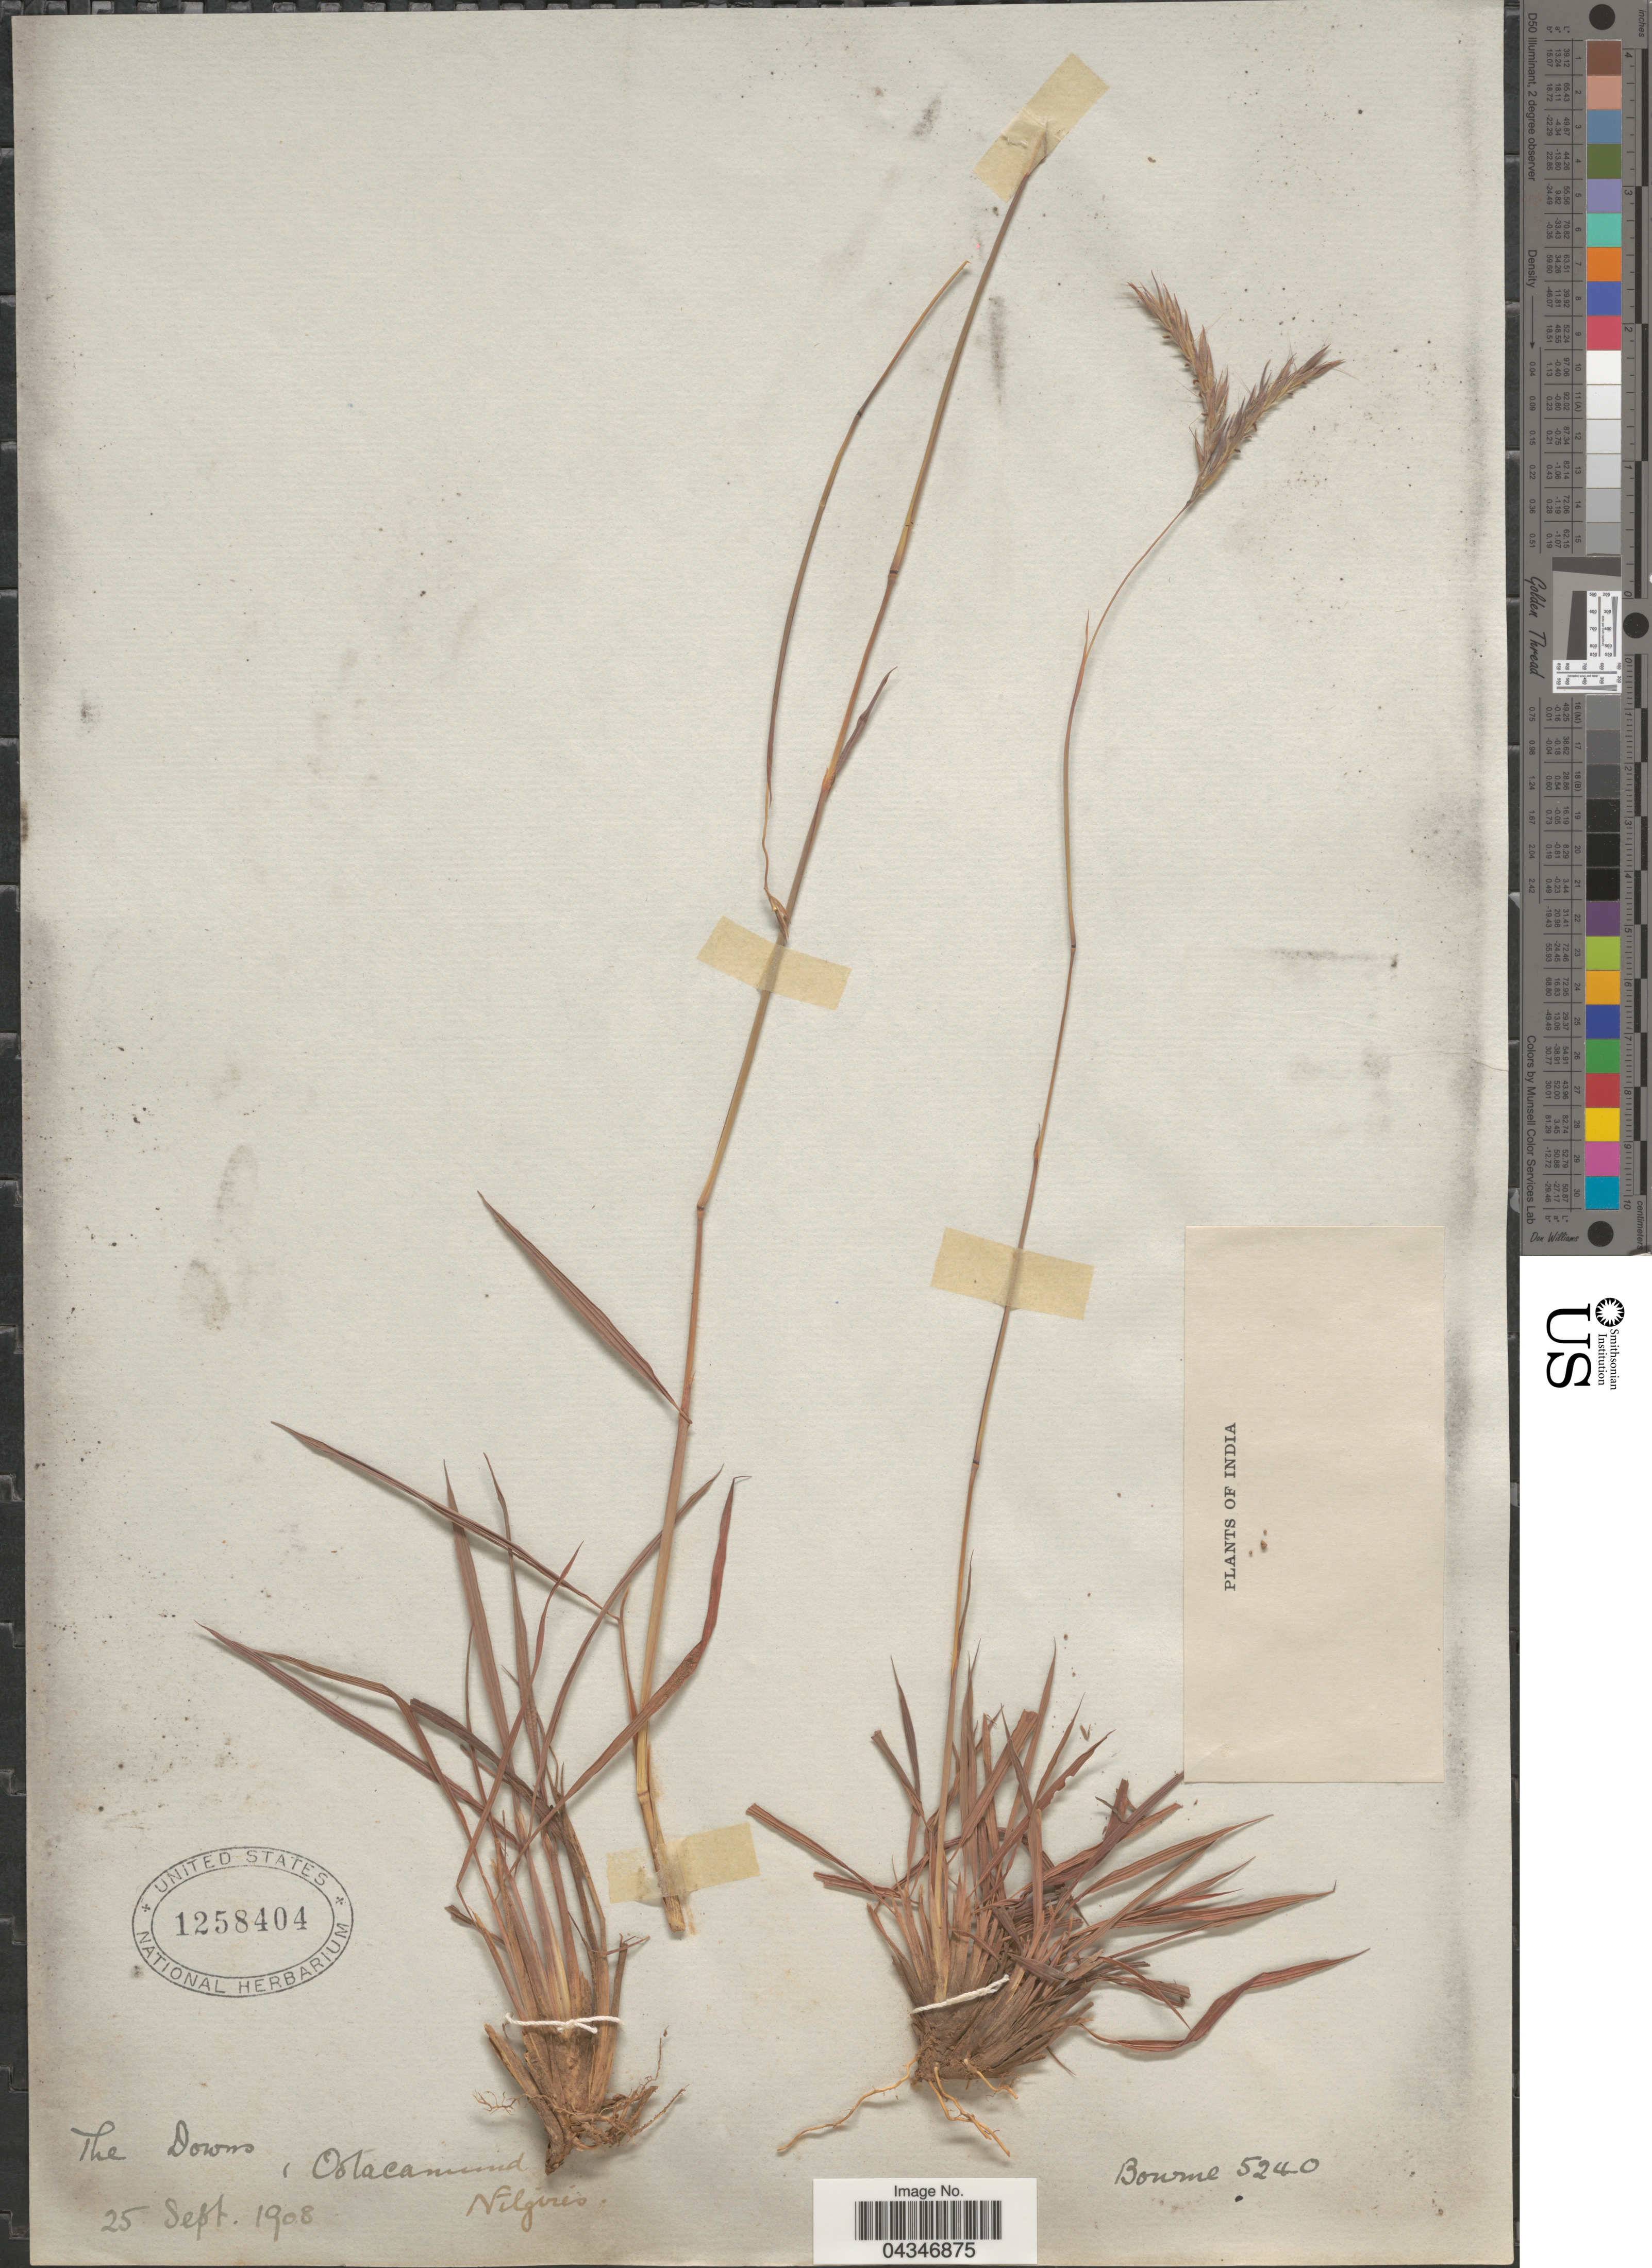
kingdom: Plantae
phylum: Tracheophyta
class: Liliopsida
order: Poales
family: Poaceae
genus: Andropogon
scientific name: Andropogon lividus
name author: Thwaites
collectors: -- Bourne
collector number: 5240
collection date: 1908-09-25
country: India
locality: The Downs, Ootacamund. Nilgiris.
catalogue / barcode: US 1258404